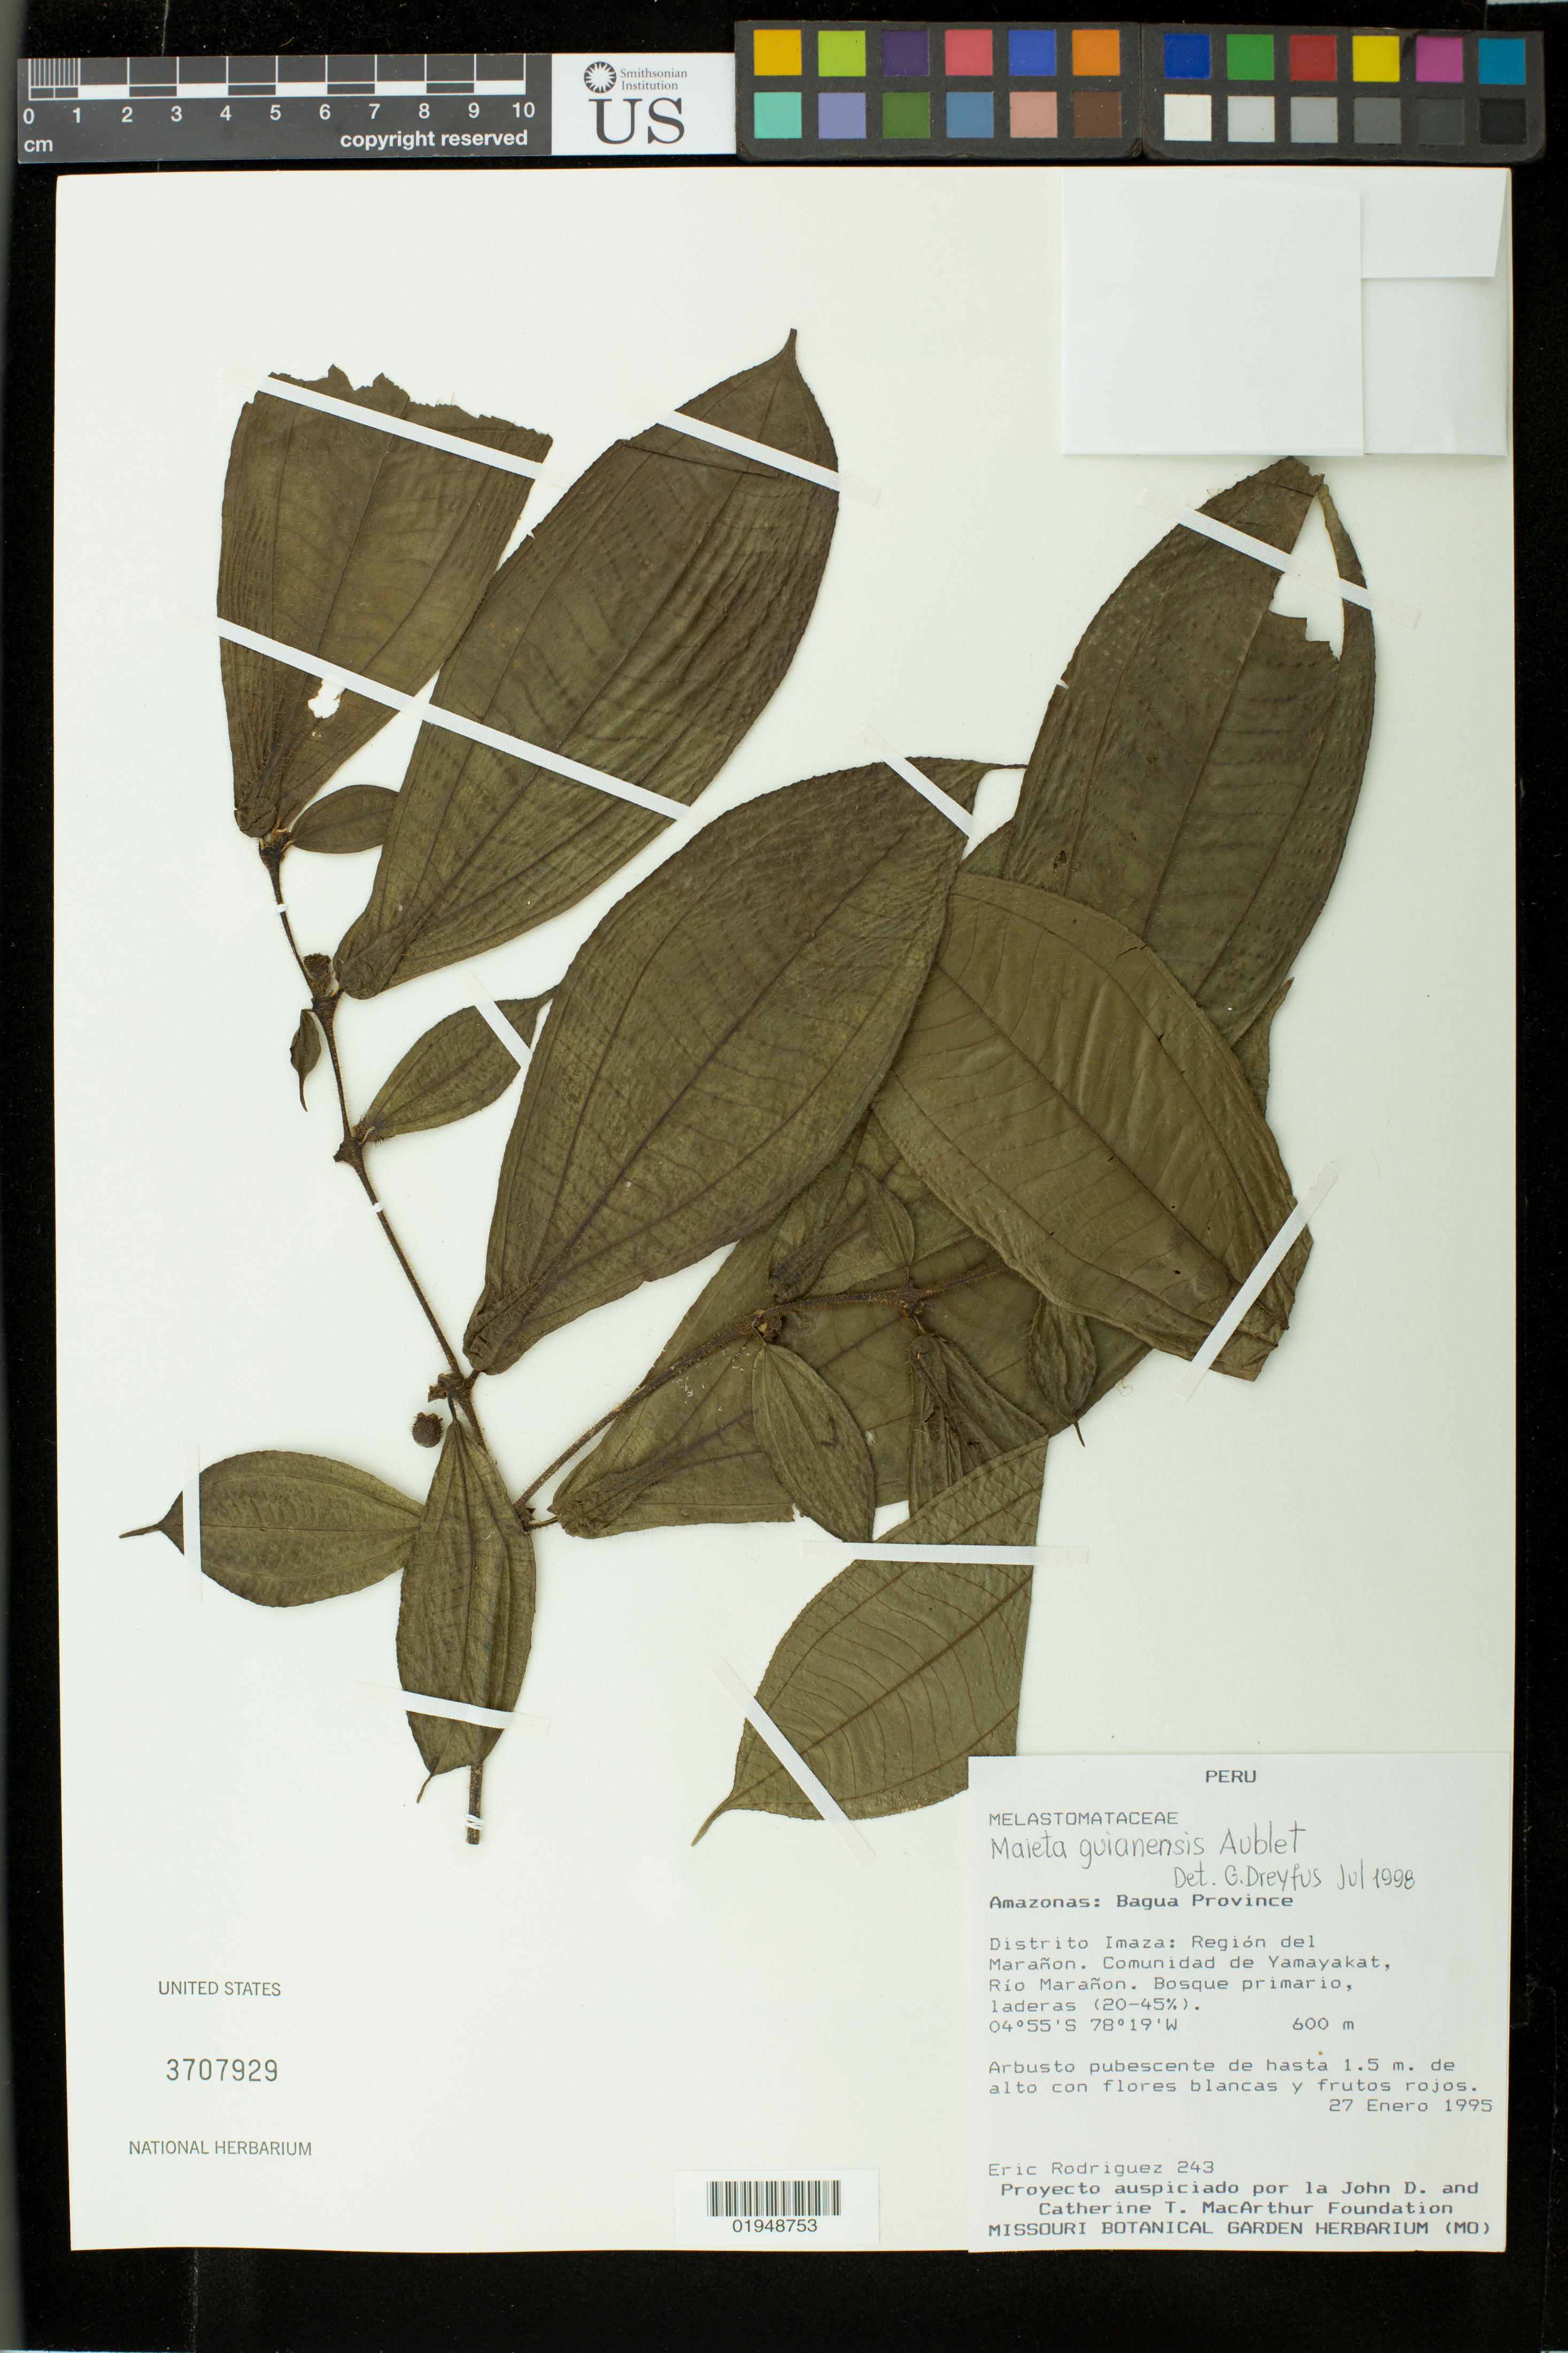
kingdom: Plantae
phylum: Tracheophyta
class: Magnoliopsida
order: Myrtales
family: Melastomataceae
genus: Maieta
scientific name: Maieta guianensis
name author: Aubl.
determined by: Dreyfus, G.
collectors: E. Rodriguez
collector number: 243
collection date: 1995-01-27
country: Peru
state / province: Amazonas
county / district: Bagua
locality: Distrito Imaza: Region del Marañón. Comindad de Yamayakat, Rio Marañón.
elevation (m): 600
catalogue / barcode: US 3707929